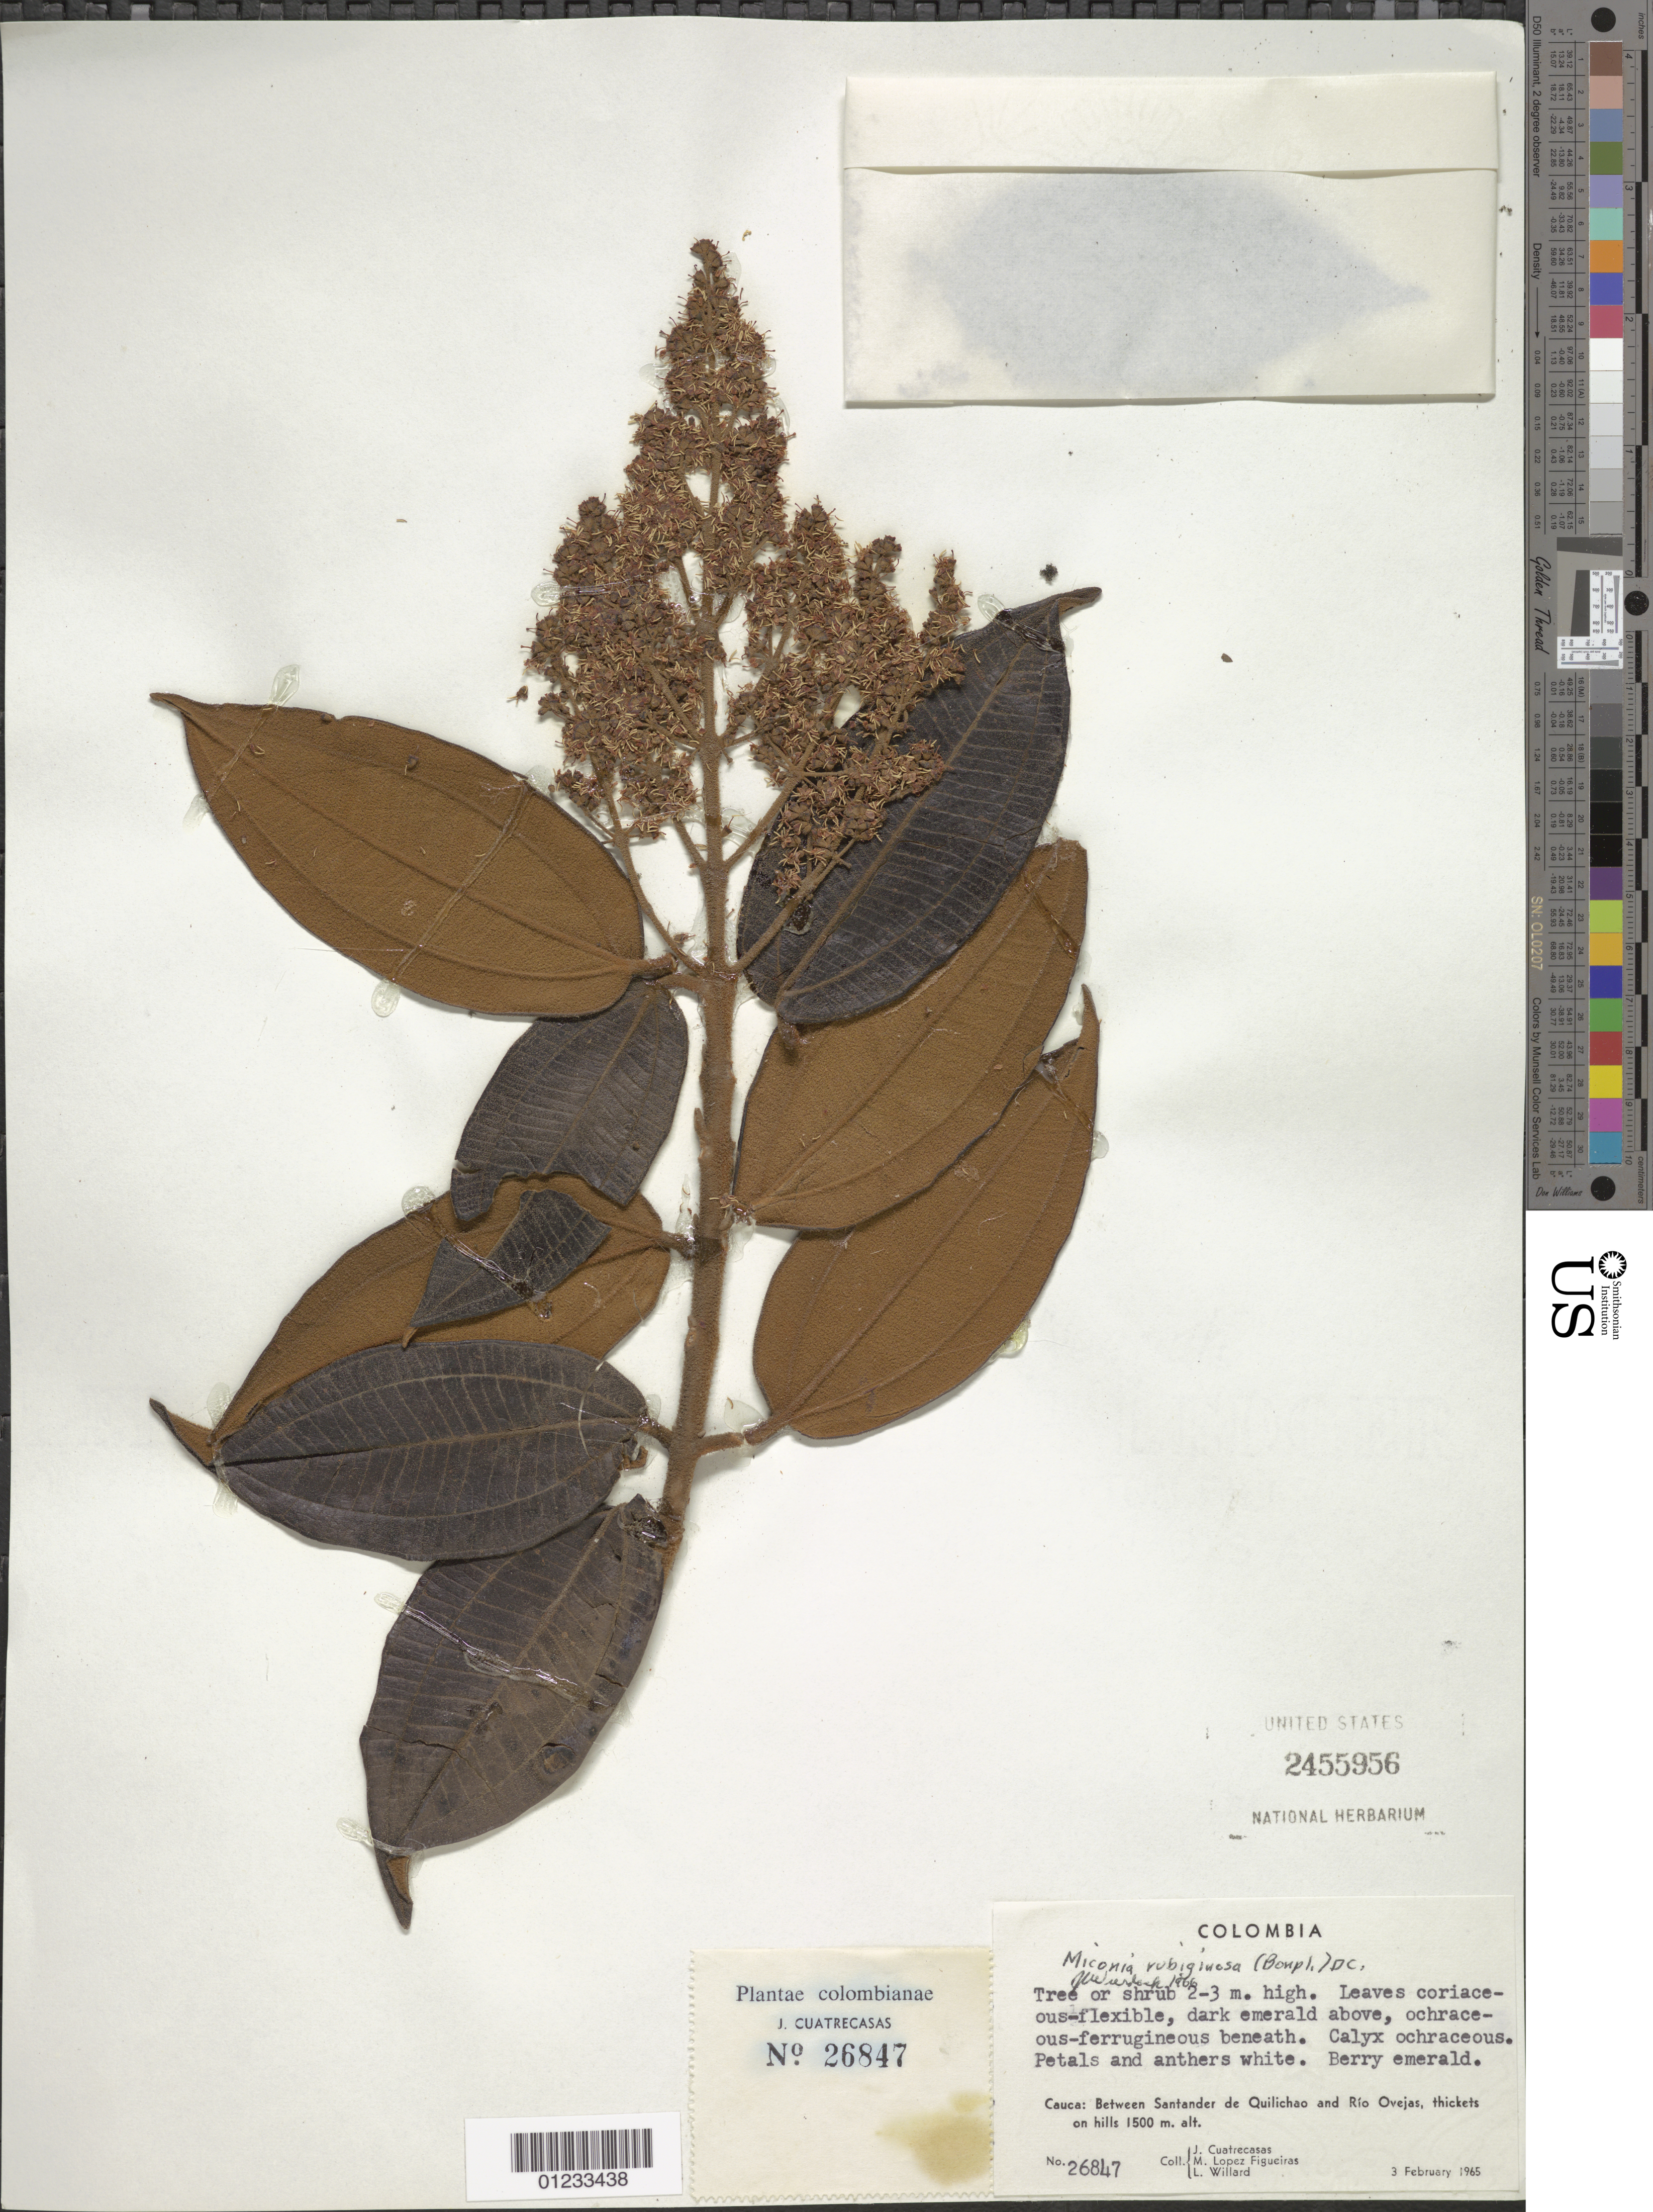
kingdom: Plantae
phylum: Tracheophyta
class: Magnoliopsida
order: Myrtales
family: Melastomataceae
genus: Miconia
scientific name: Miconia rubiginosa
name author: (Bonpl.) DC.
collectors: J. Cuatrecasas, M. López Figueiras & L. Willard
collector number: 26847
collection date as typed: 03 Feb 1965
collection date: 1965-02-03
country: Colombia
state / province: Cauca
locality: Between Santander de Quilichao and Rio Ovejas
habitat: thickets on hills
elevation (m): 1500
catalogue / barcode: US 2455956